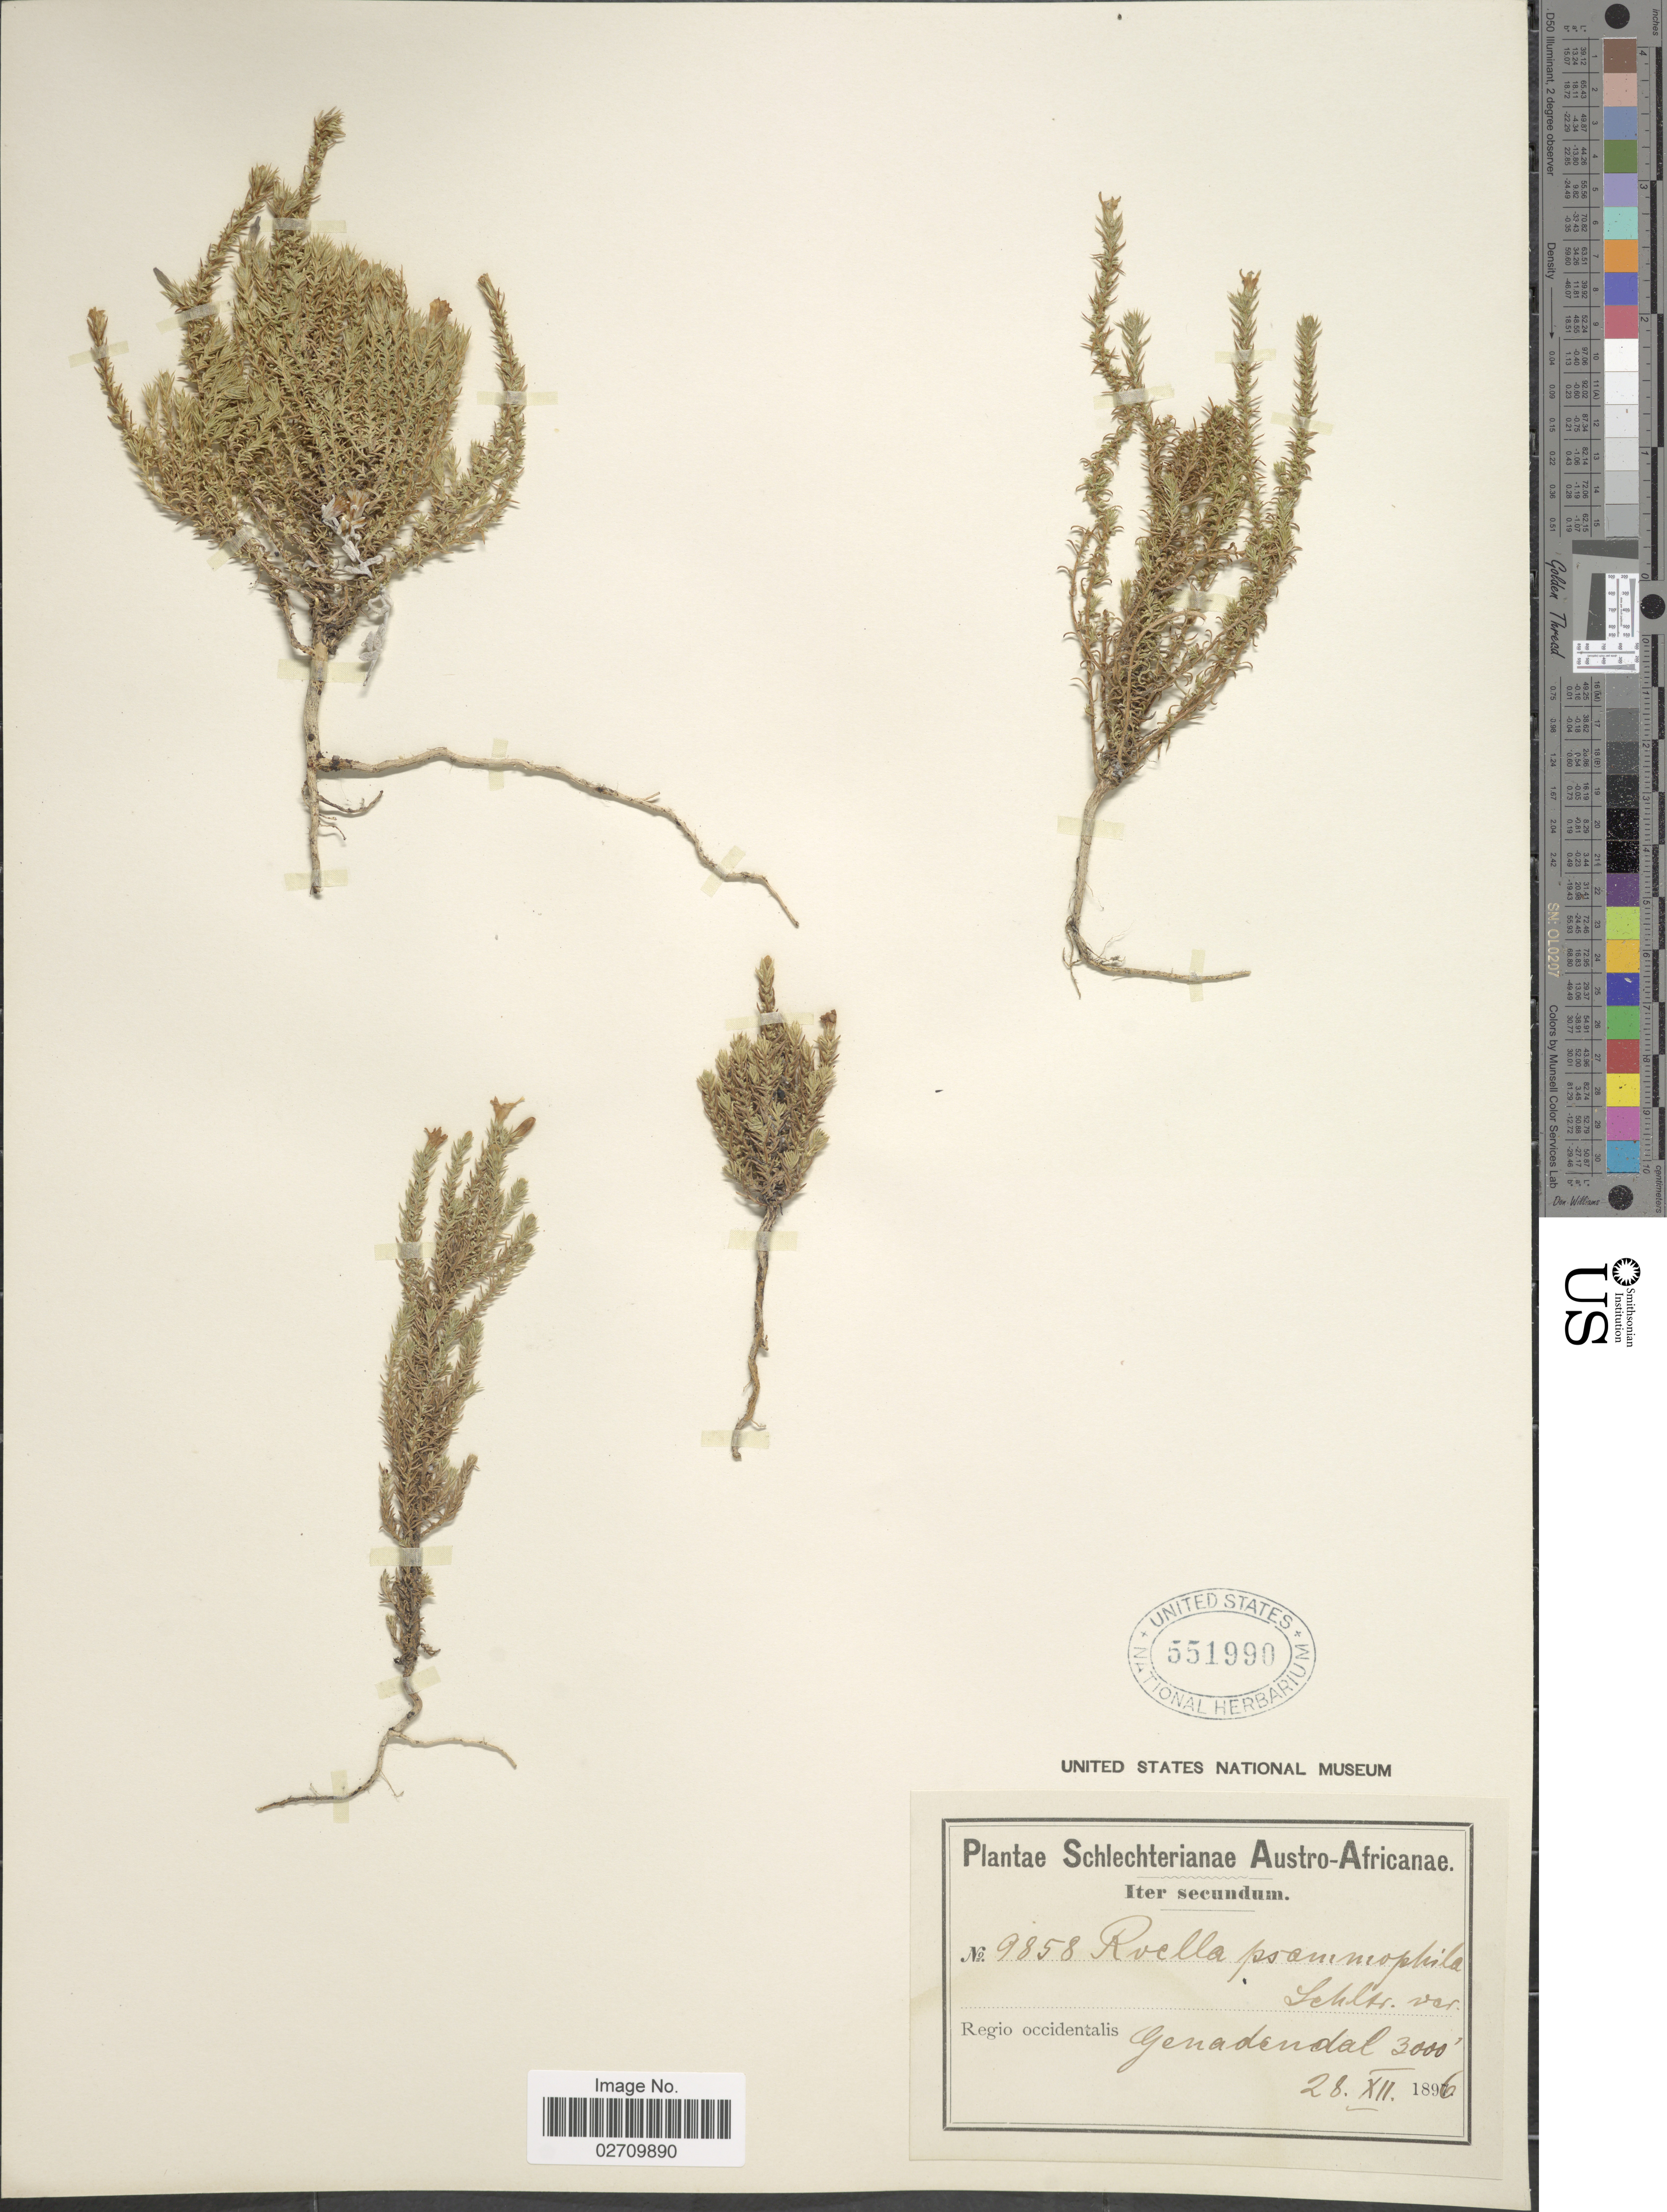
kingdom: Plantae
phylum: Tracheophyta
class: Magnoliopsida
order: Asterales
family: Campanulaceae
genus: Roella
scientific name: Roella psammophila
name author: Schltr.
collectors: Schlechter, --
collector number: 9858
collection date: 1896-12-28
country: South Africa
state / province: Western Cape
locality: Austro-Africanae, Regio occidentalis, Genadendal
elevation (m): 914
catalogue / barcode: US 551990